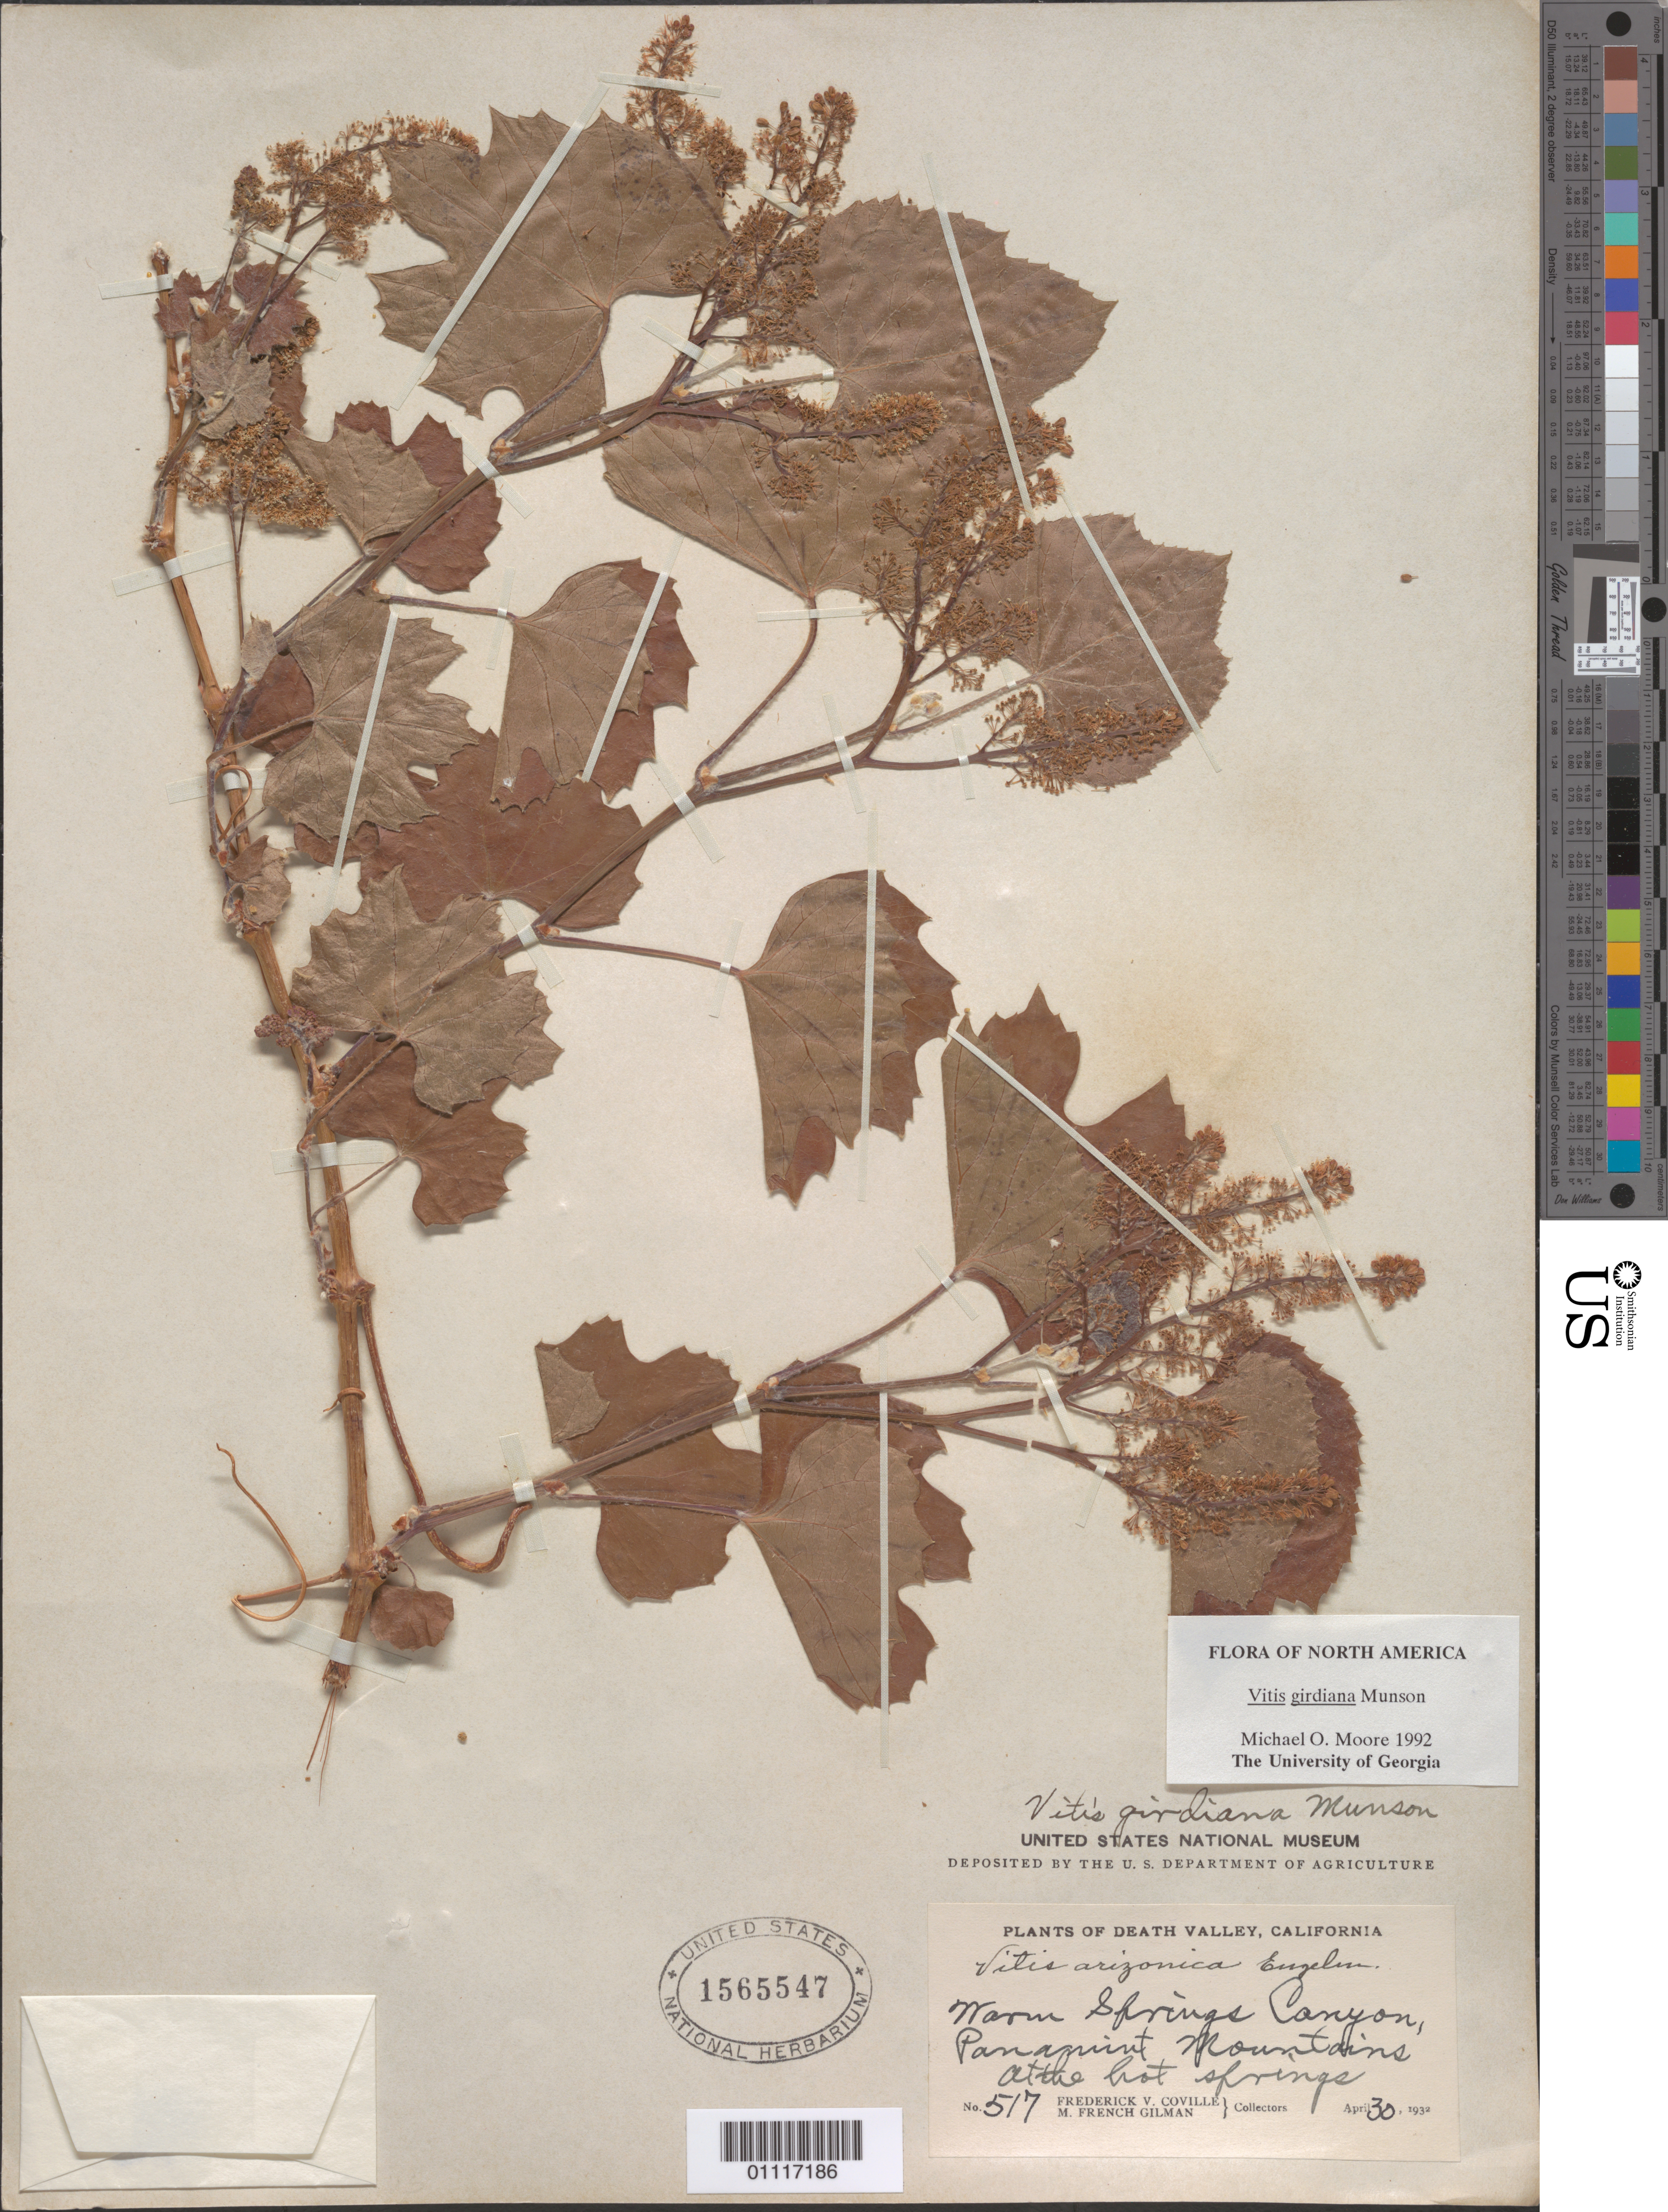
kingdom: Plantae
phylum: Tracheophyta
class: Magnoliopsida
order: Vitales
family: Vitaceae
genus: Vitis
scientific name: Vitis girdiana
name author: Munson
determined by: Moore, M. O.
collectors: F. V. Coville & M. F. Gilman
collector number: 517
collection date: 1932-04-30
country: United States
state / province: California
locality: Warm Spring Canyon, Panamint Mountains, at the hot springs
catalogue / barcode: US 1565547